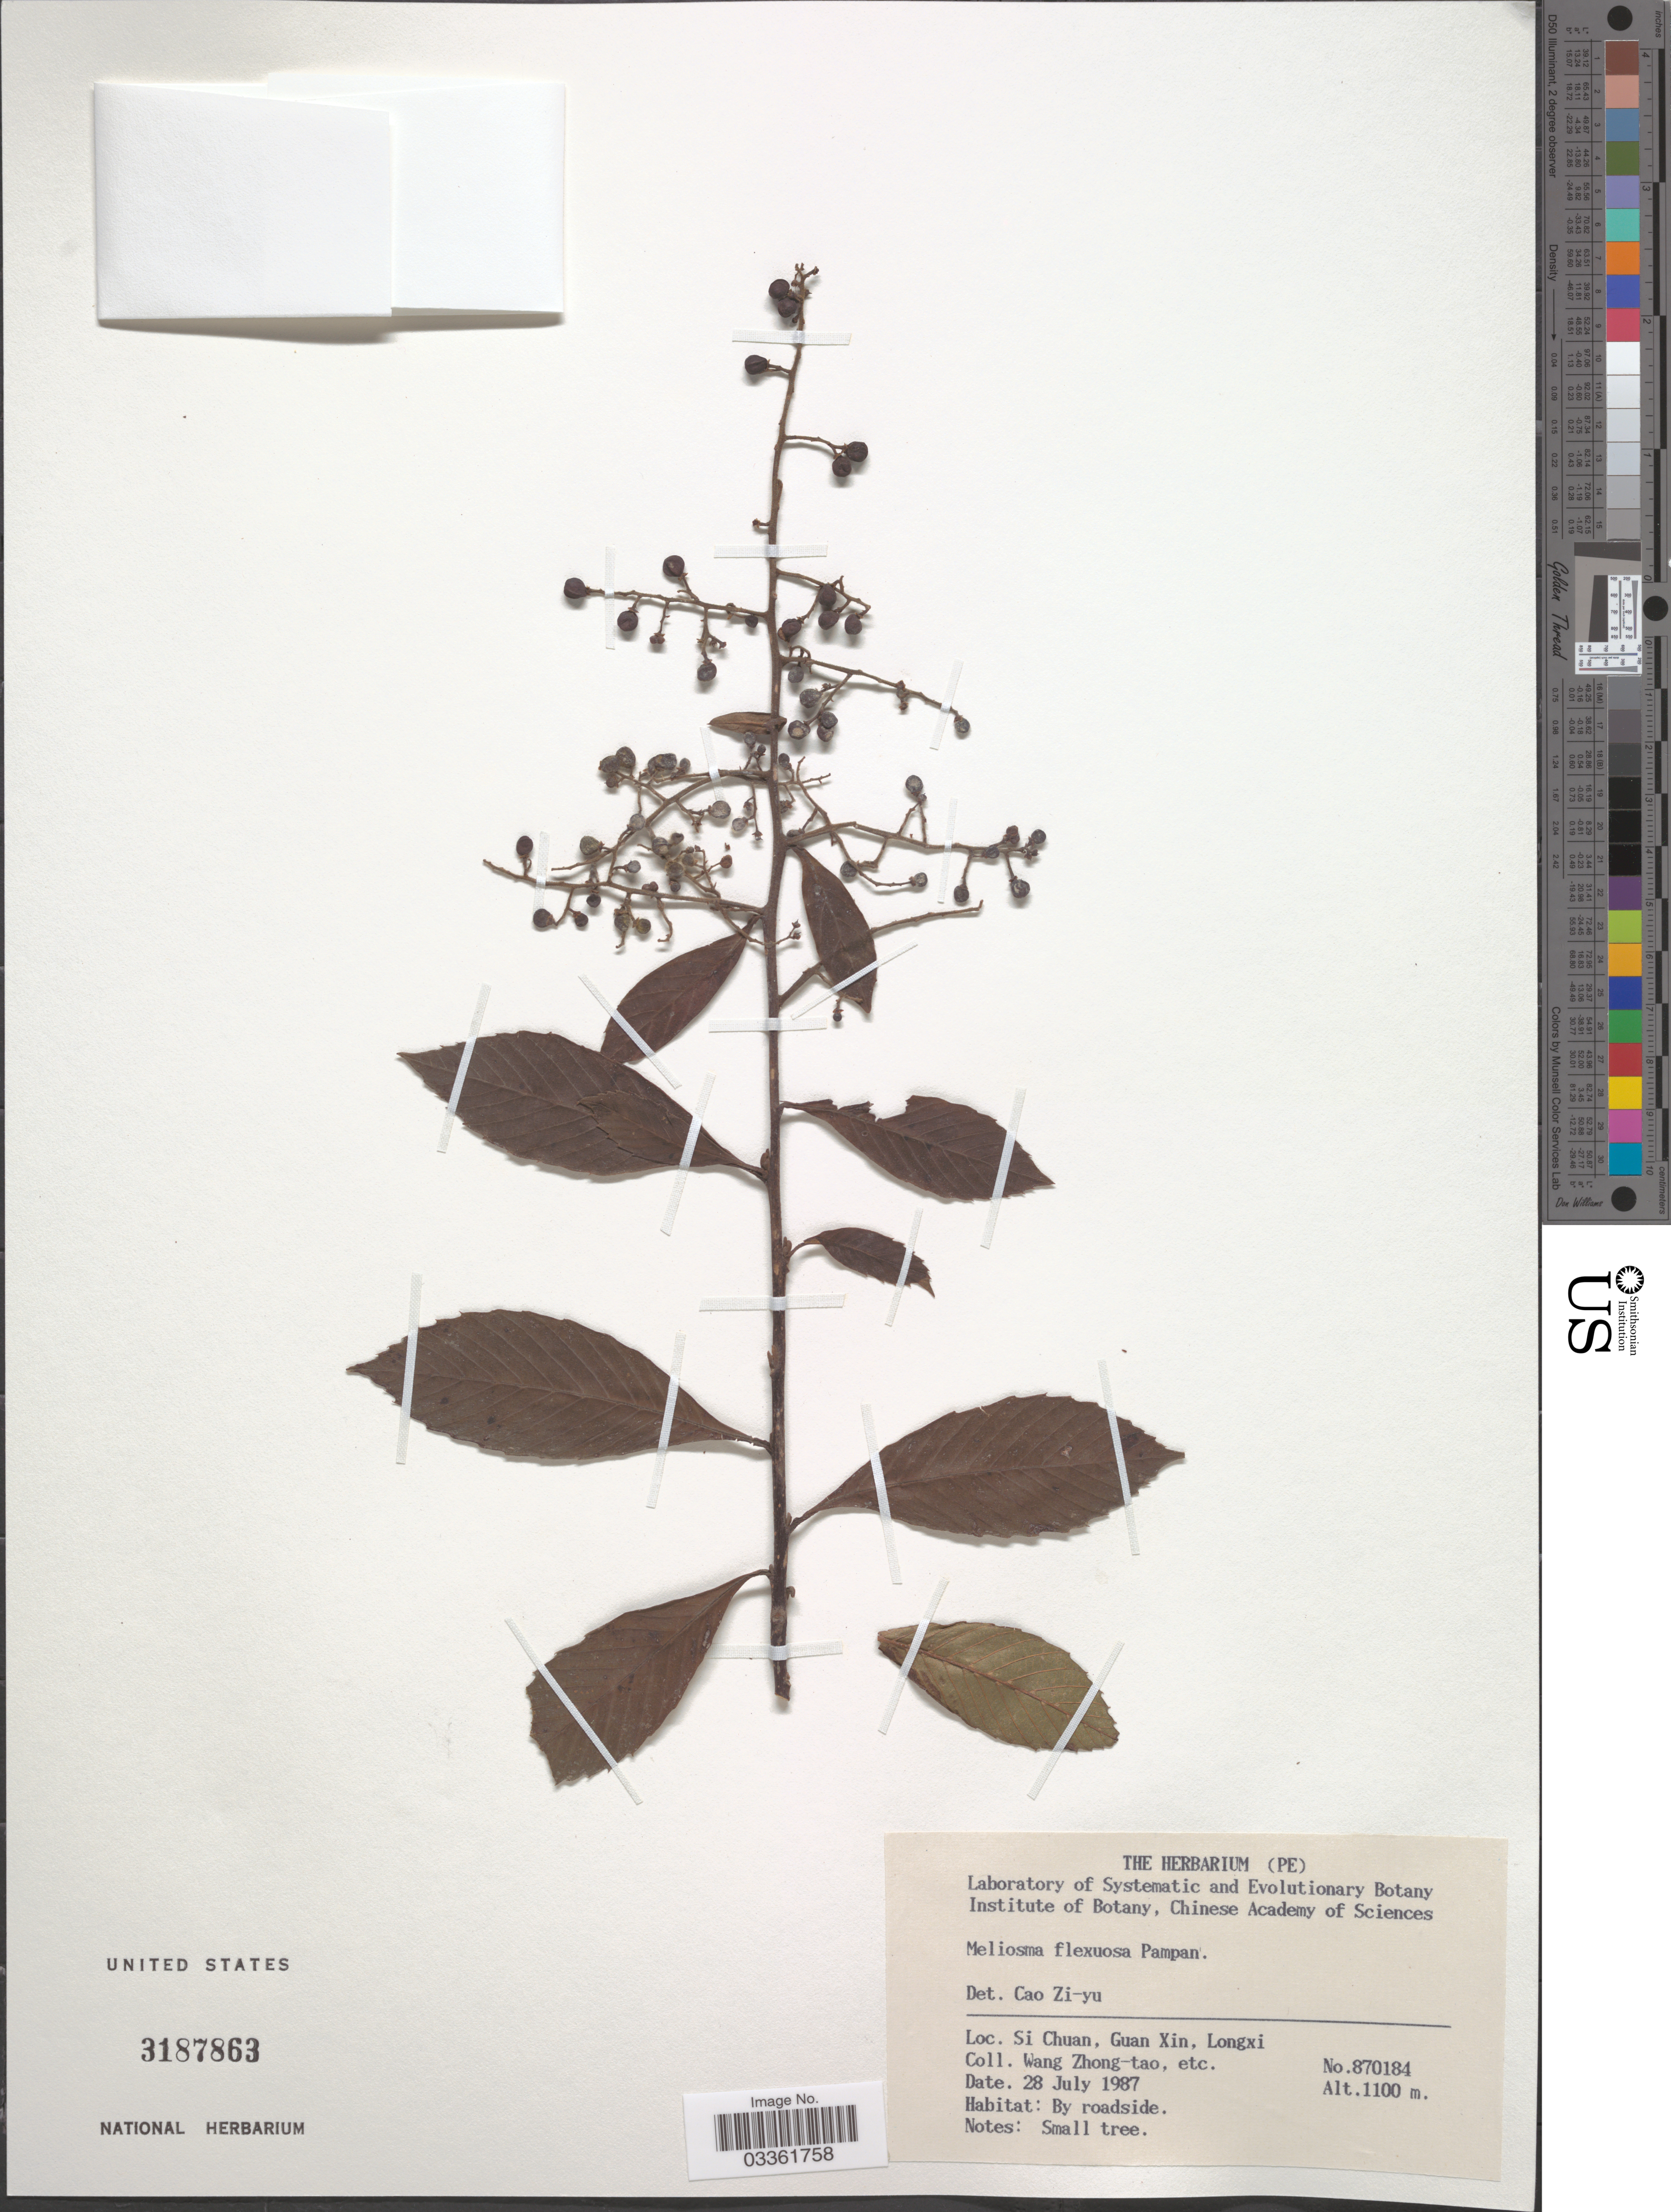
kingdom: Plantae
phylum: Tracheophyta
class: Magnoliopsida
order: Proteales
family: Sabiaceae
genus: Meliosma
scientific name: Meliosma flexuosa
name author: Pamp.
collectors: et al.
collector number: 870184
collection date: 1987-07-28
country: China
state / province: Sichuan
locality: Guan Xian, Longxi.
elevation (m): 1100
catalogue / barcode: US 3187863